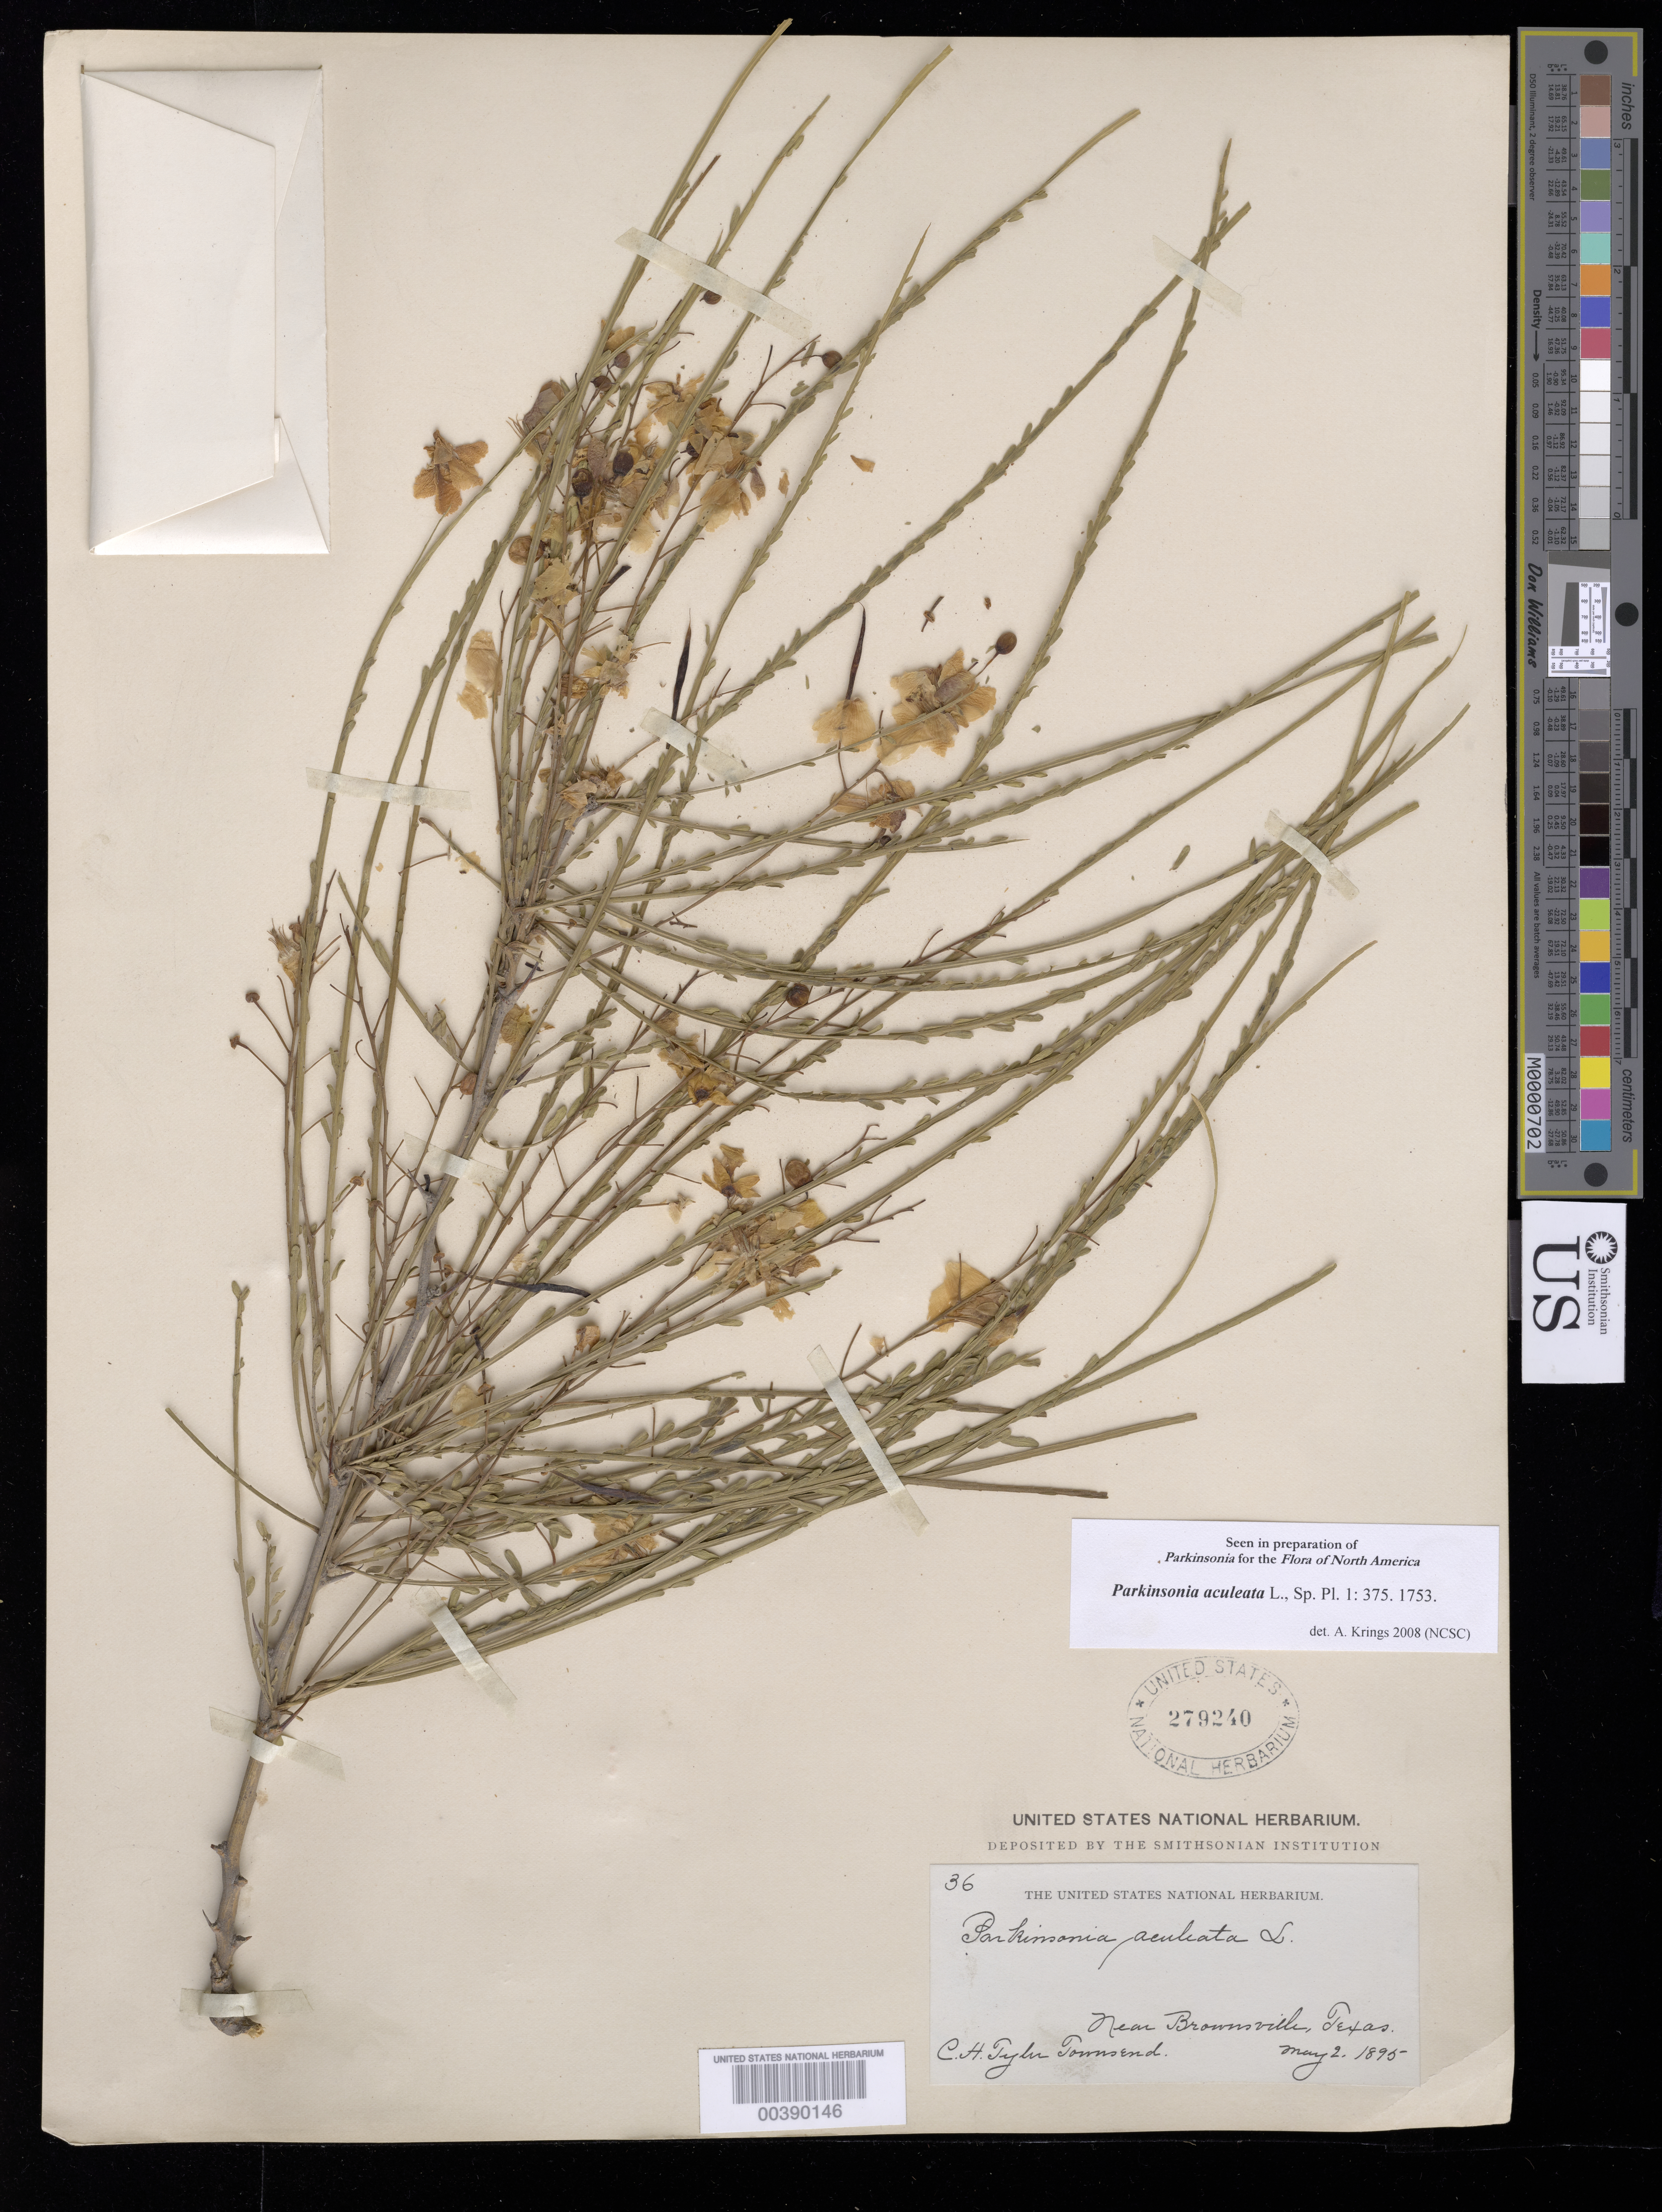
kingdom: Plantae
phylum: Tracheophyta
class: Magnoliopsida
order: Fabales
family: Fabaceae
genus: Parkinsonia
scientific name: Parkinsonia aculeata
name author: L.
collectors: C. H. T. Townsend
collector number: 36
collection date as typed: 02 May 1895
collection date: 1895-05-02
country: United States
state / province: Texas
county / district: Cameron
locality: Near brownsville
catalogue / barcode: US 279240